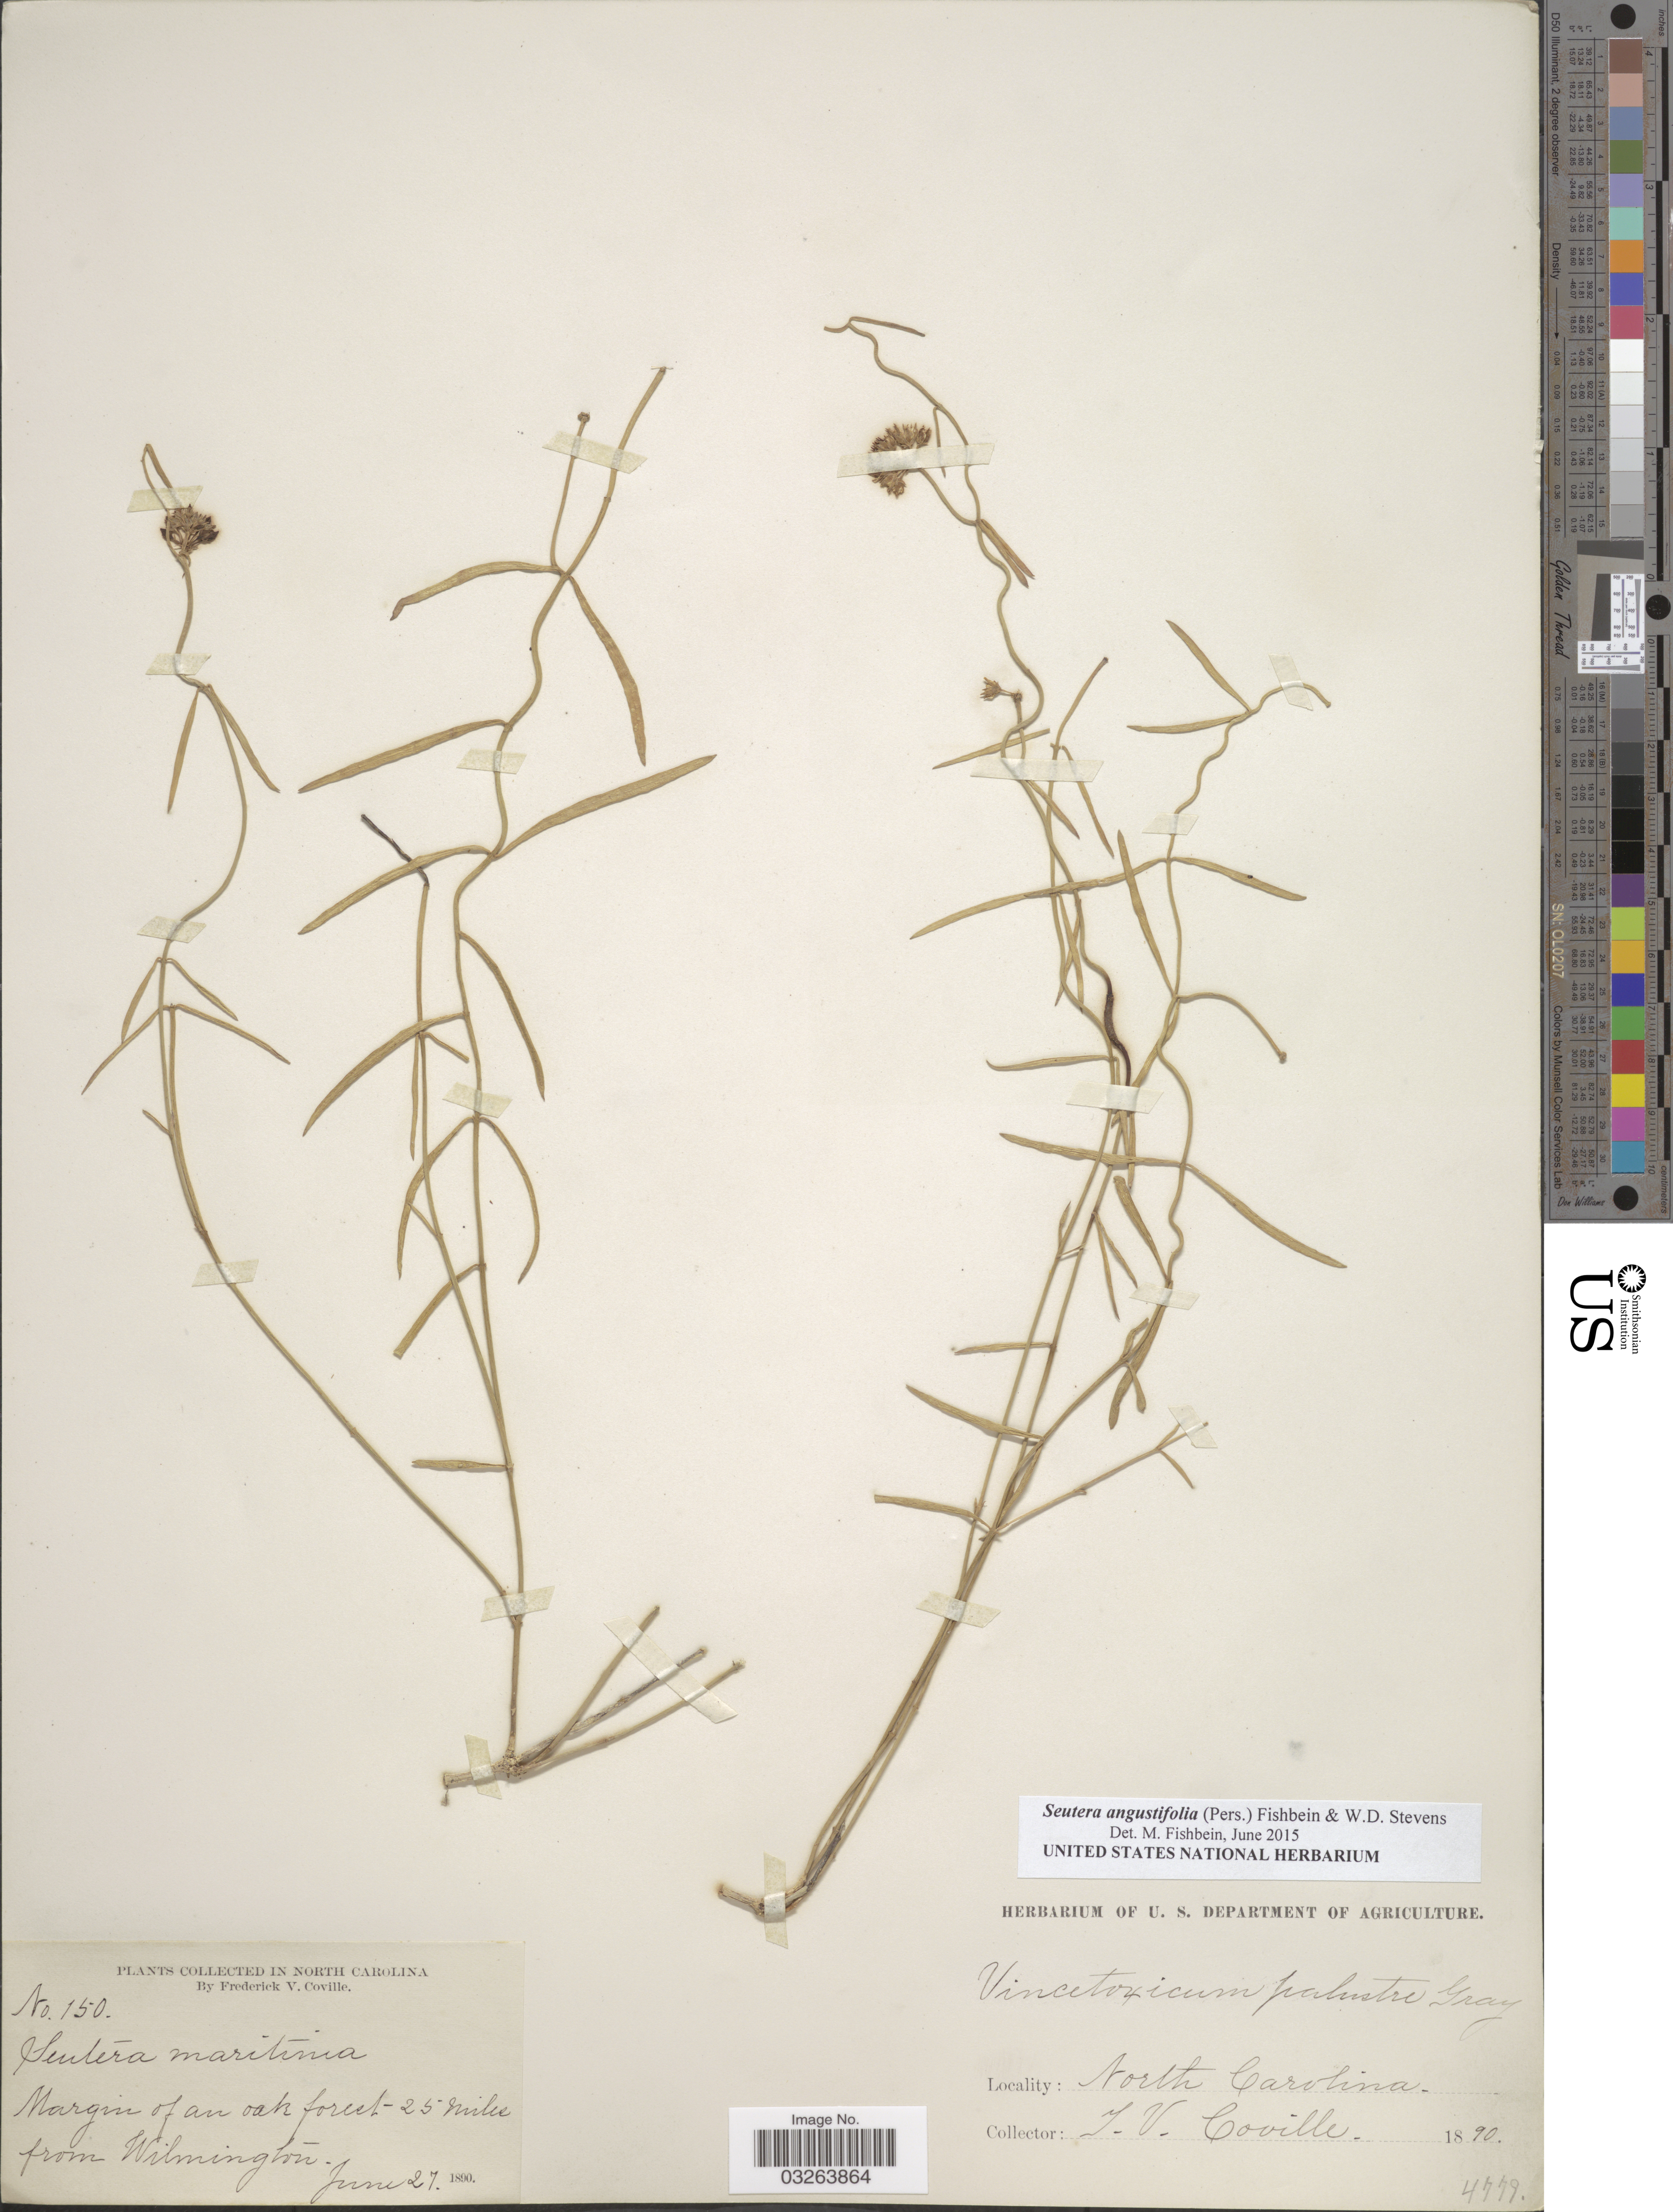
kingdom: Plantae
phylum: Tracheophyta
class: Magnoliopsida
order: Gentianales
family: Apocynaceae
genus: Seutera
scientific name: Seutera angustifolia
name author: Fishbein & W.D. Stevens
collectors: F. V. Coville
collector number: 150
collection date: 1890-06-27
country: United States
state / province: North Carolina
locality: Margin of an oak forest 25 miles from Wilmington.